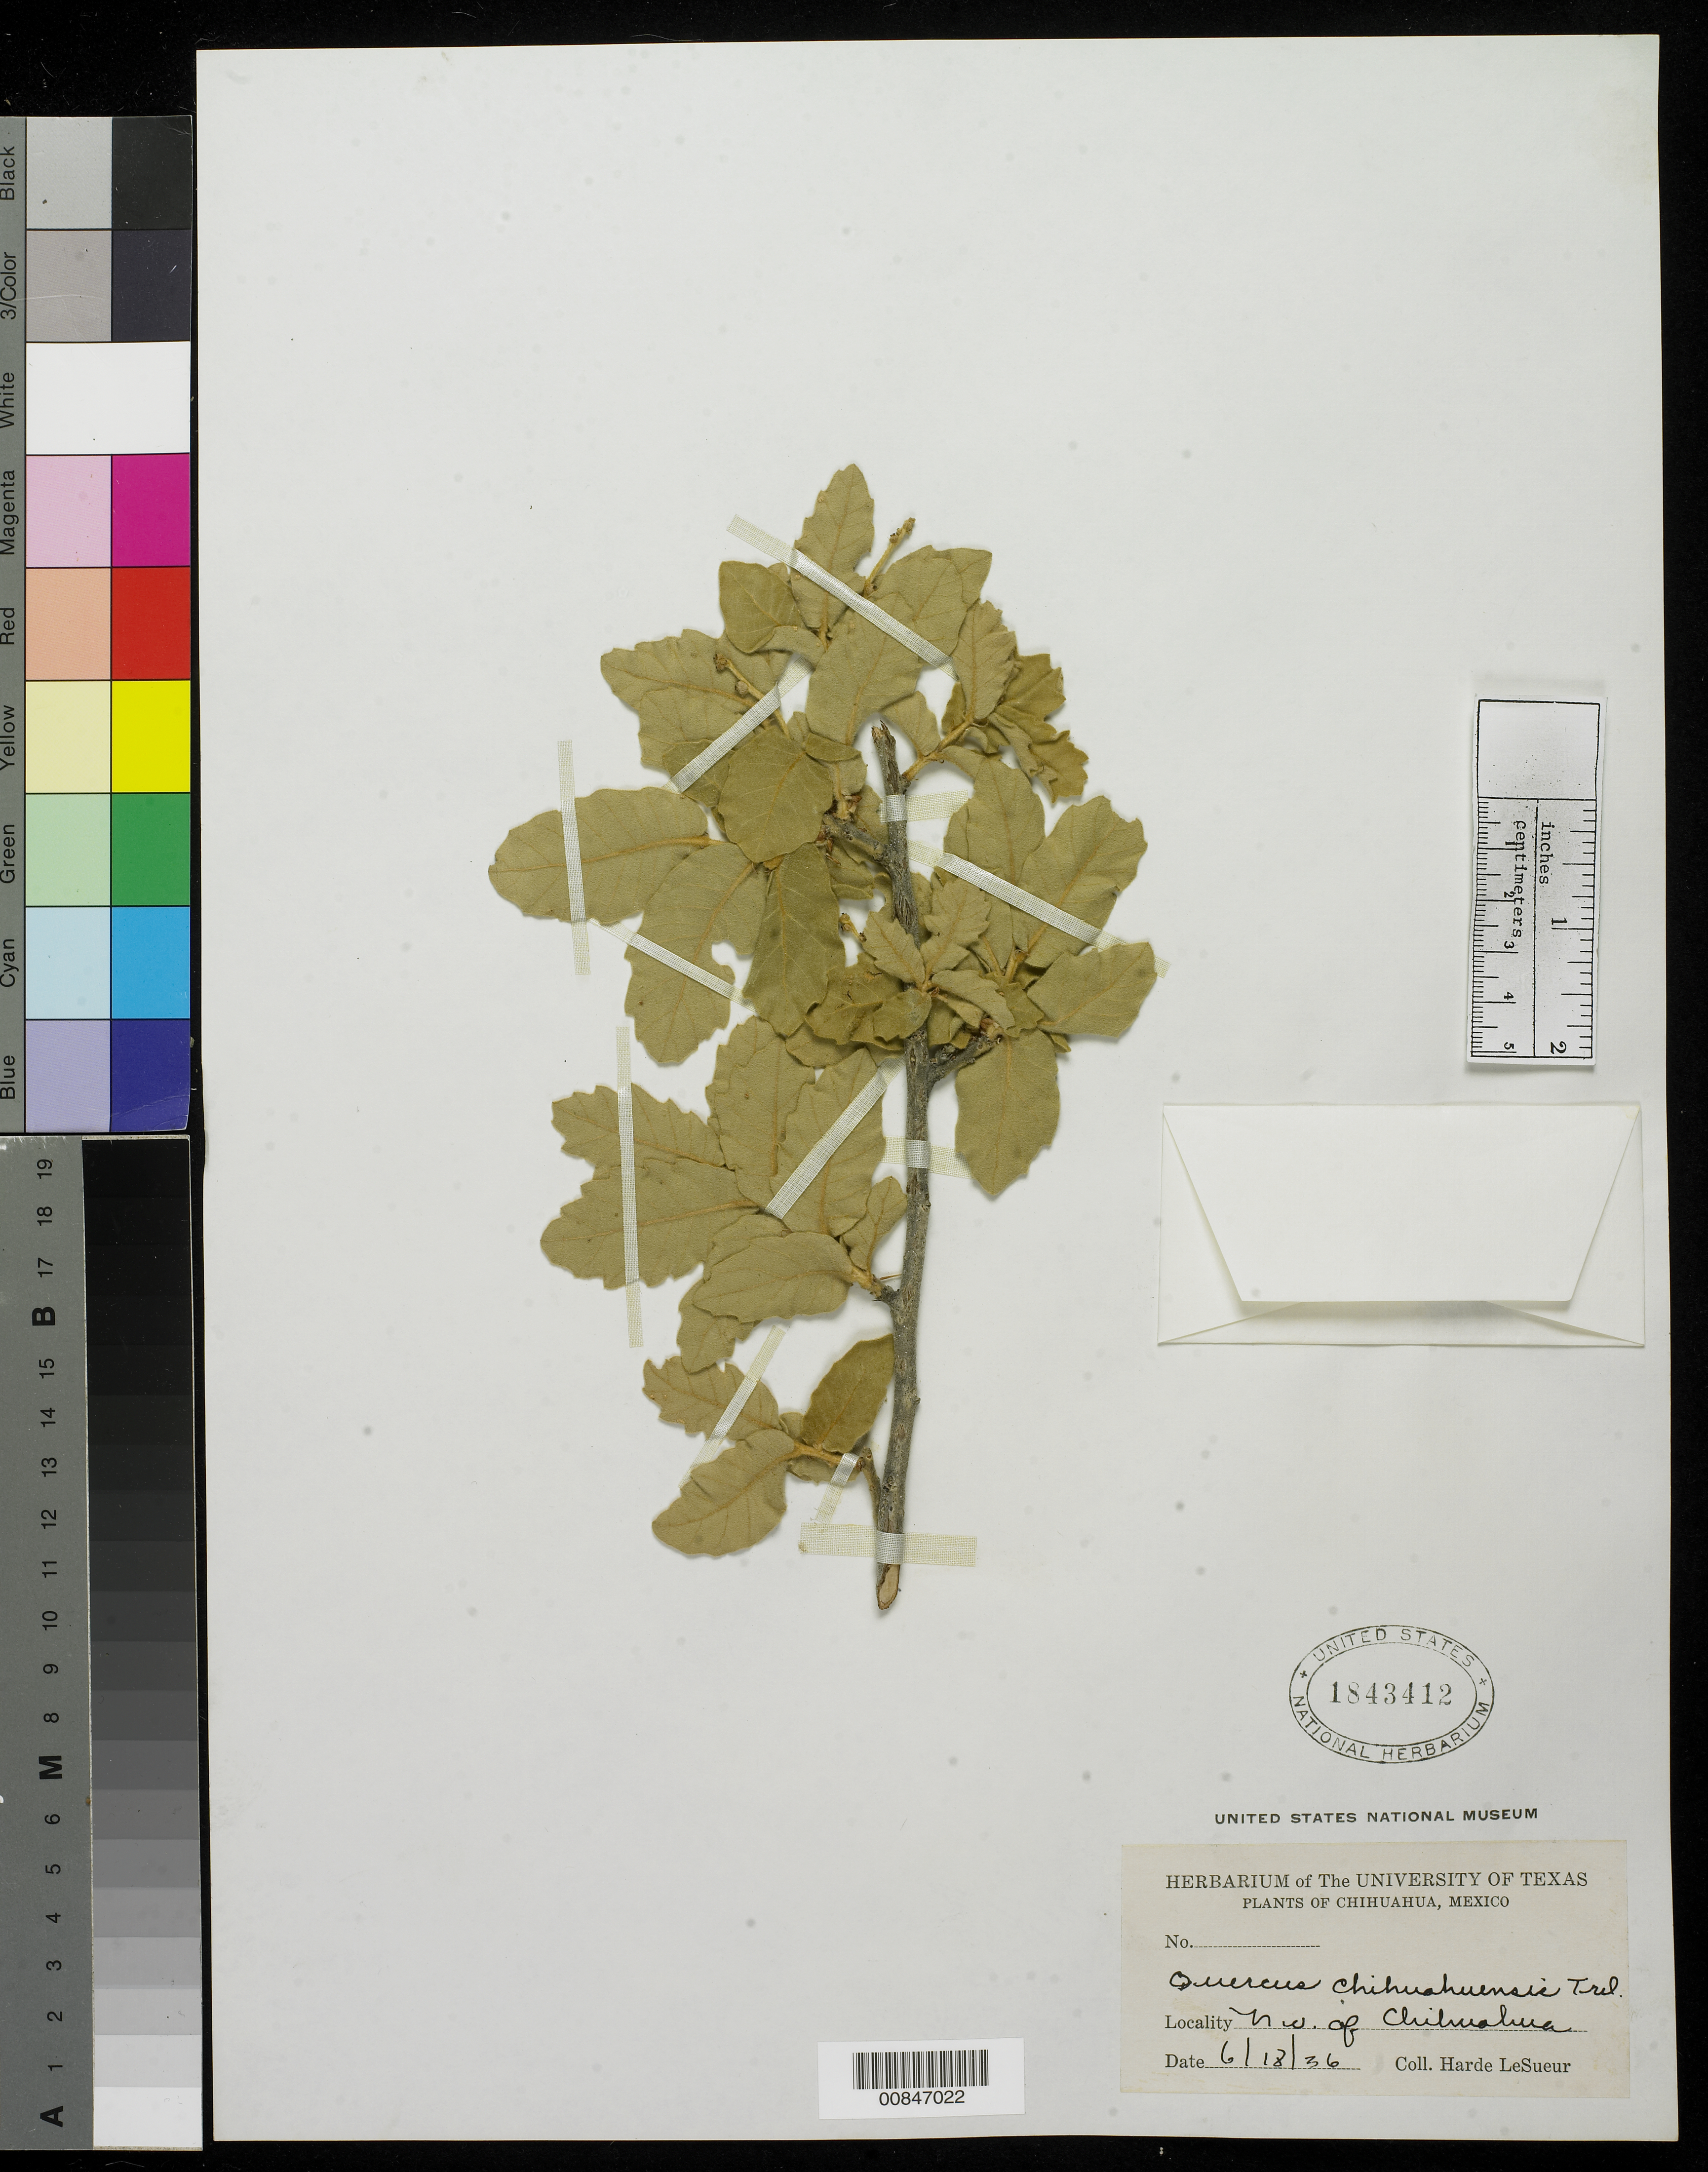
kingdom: Plantae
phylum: Tracheophyta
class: Magnoliopsida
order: Fagales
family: Fagaceae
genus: Quercus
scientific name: Quercus chihuahuensis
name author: Trel.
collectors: D. H. LeSueur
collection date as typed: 18 Jun 1936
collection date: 1936-06-18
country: Mexico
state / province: Chihuahua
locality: NW of Chihuahua.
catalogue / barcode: US 1843412